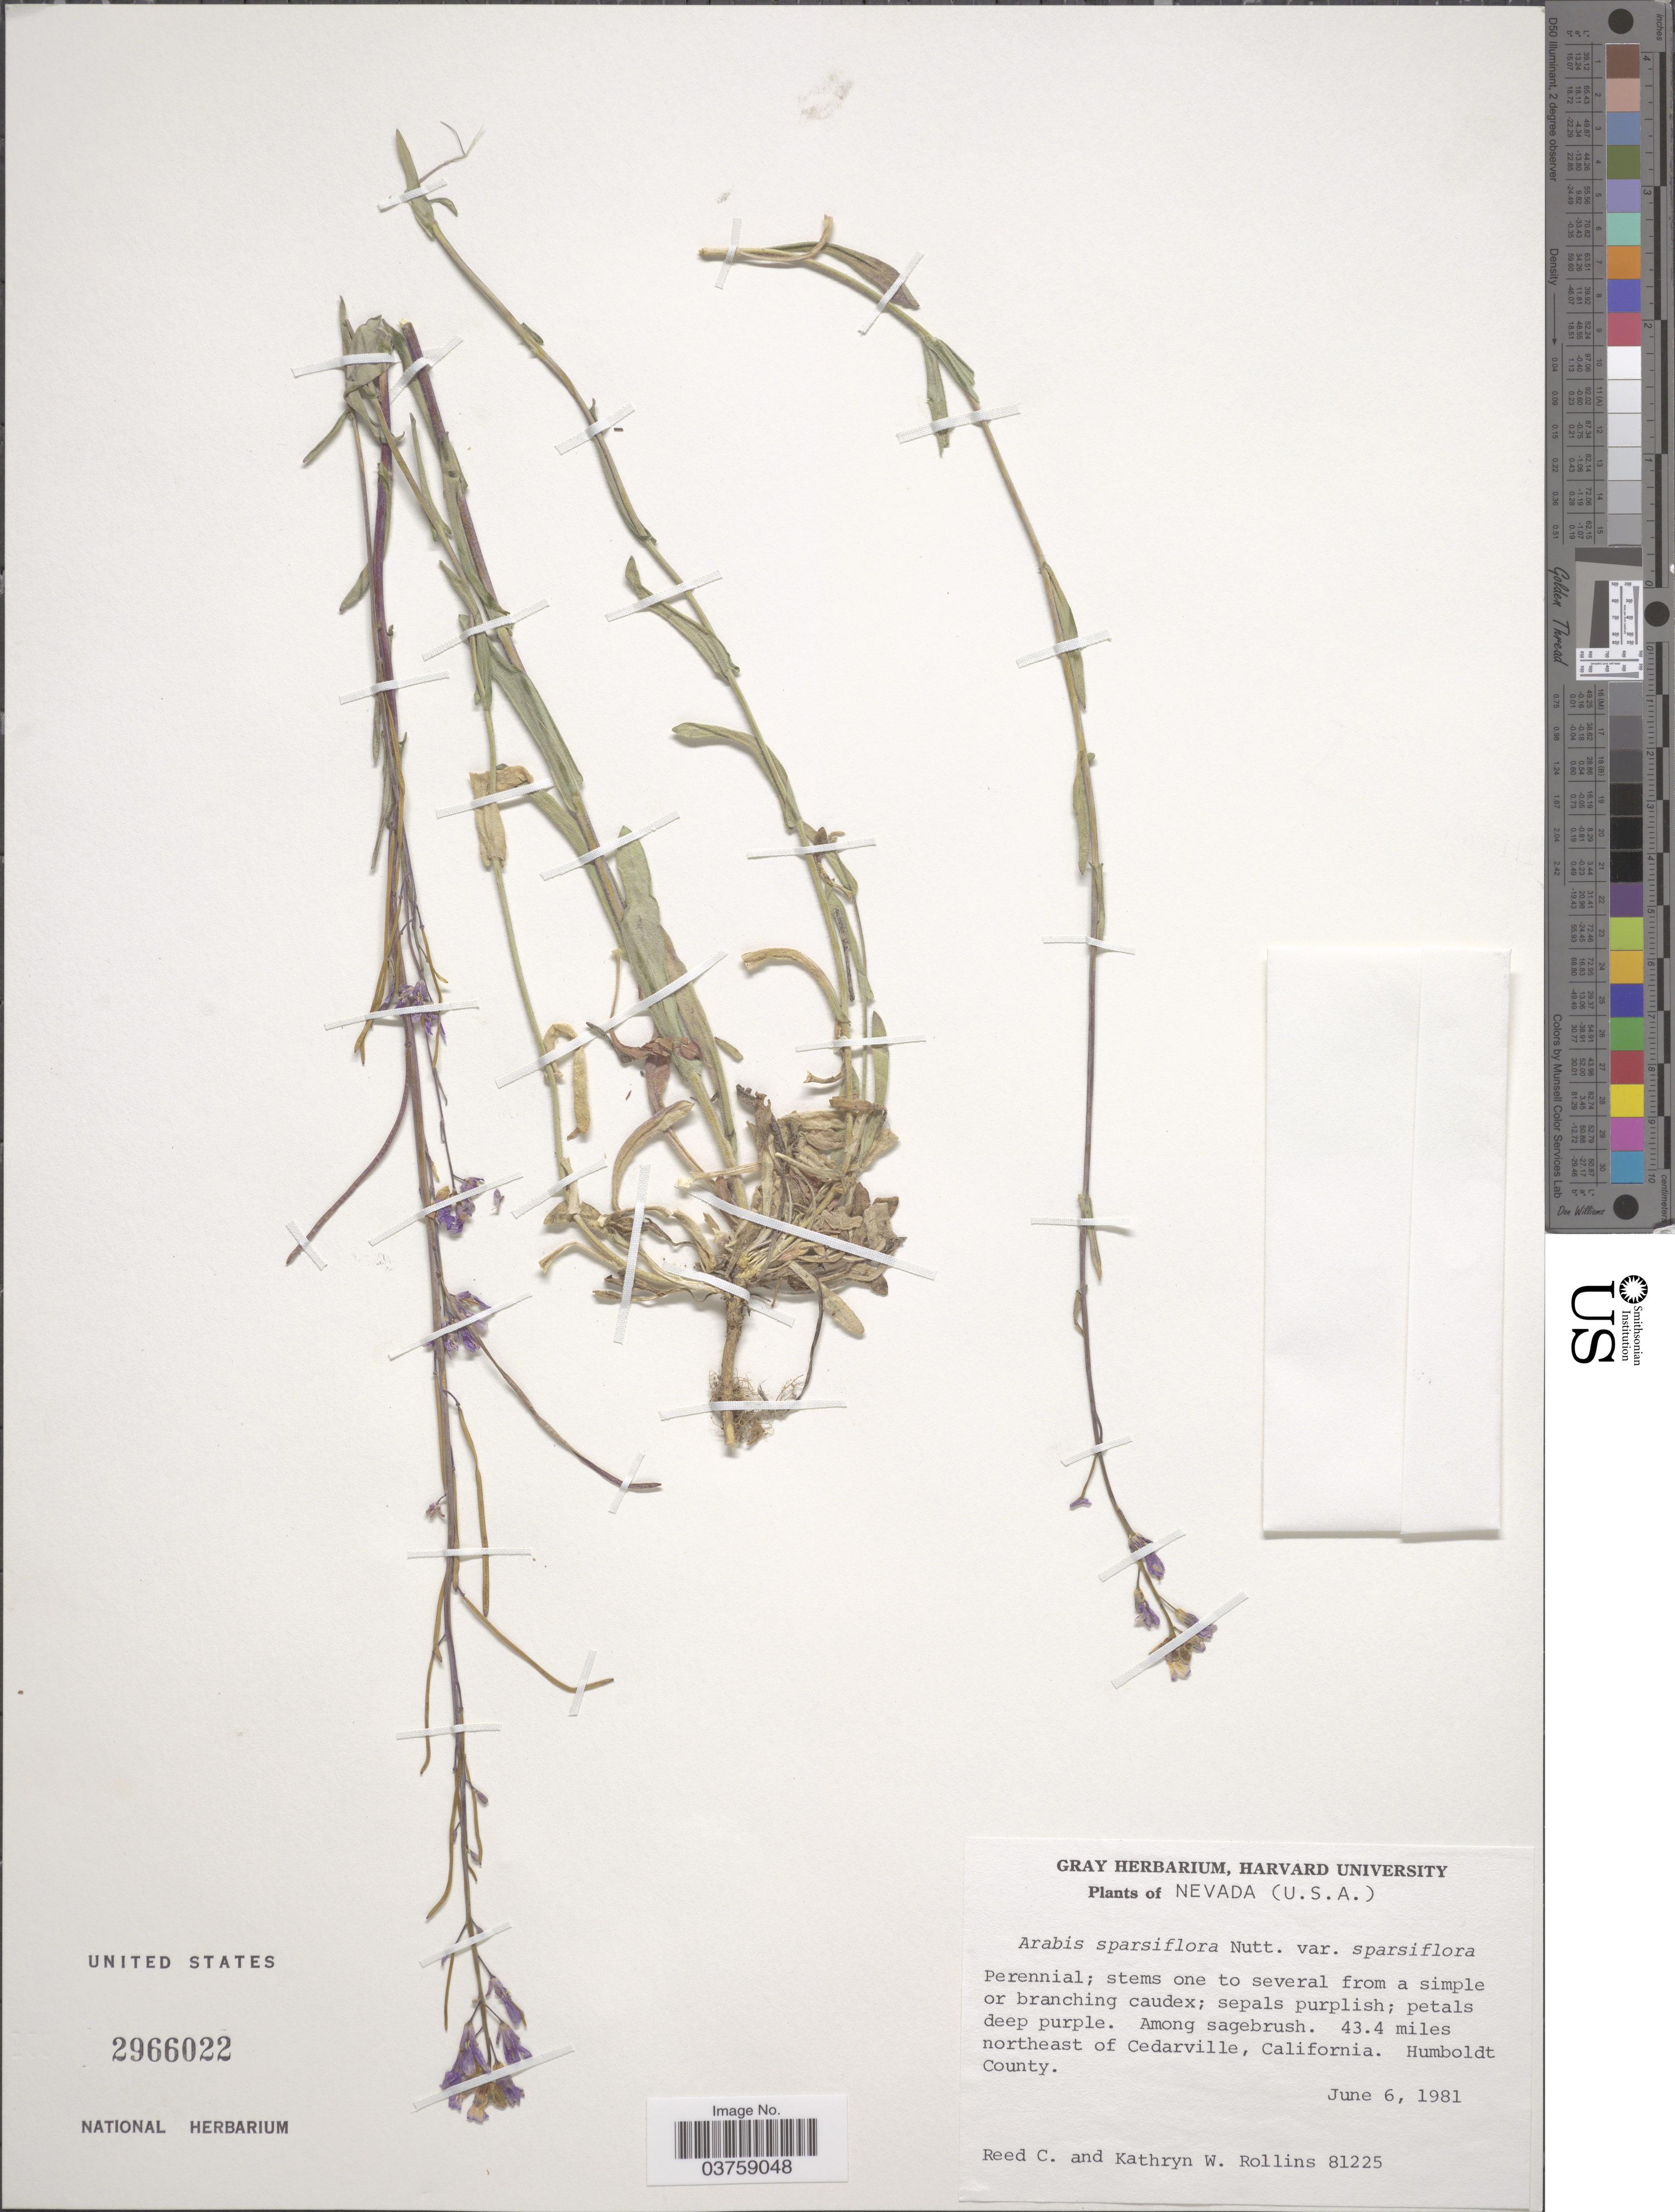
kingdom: Plantae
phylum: Tracheophyta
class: Magnoliopsida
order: Brassicales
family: Brassicaceae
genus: Arabis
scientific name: Arabis sparsiflora var. sparsiflora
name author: Nutt.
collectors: R. C. Rollins & K. W. Rollins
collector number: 81225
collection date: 1981-06-06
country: United States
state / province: Nevada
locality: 43.4 miles northeast of Cedarville. Humboldt County.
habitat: among sagebrush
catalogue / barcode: US 2966022